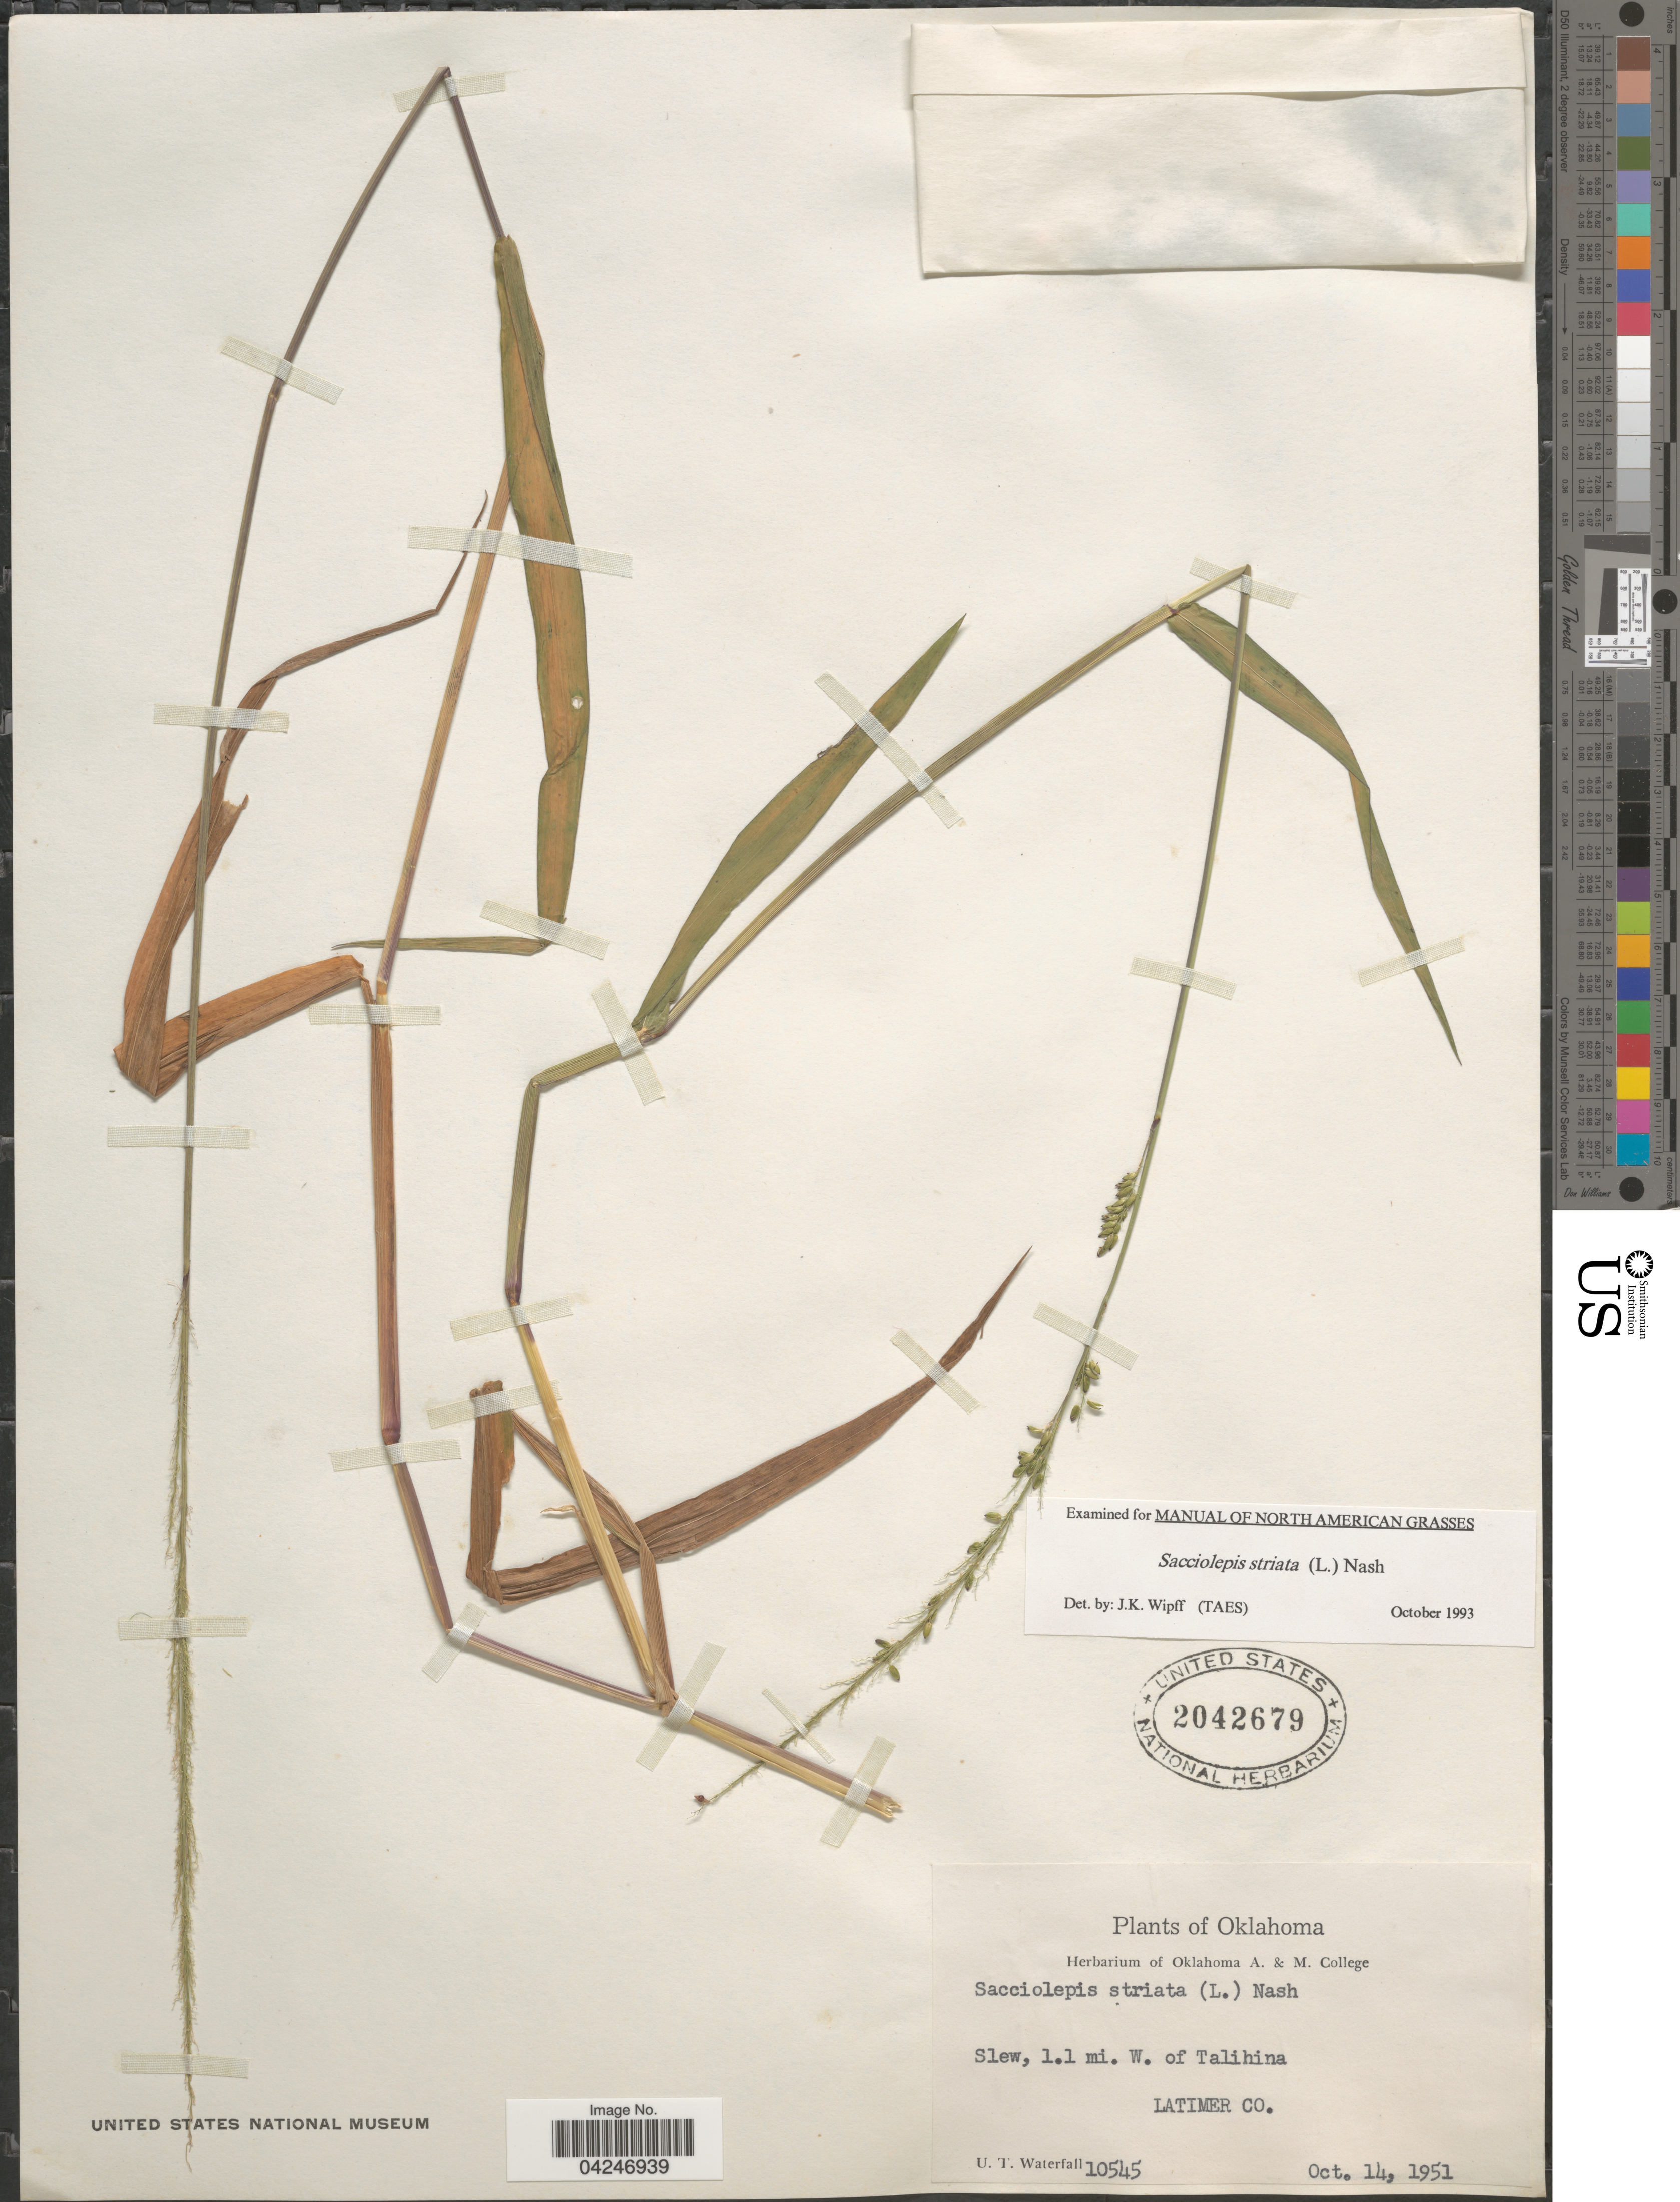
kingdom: Plantae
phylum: Tracheophyta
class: Liliopsida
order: Poales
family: Poaceae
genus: Sacciolepis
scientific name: Sacciolepis striata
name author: (L.) Nash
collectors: U. T. Waterfall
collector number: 10545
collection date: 1951-10-14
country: United States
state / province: Oklahoma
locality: Slew, 1.1 mi. W. of Talihina. Latimer Co.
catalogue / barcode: US 2042679